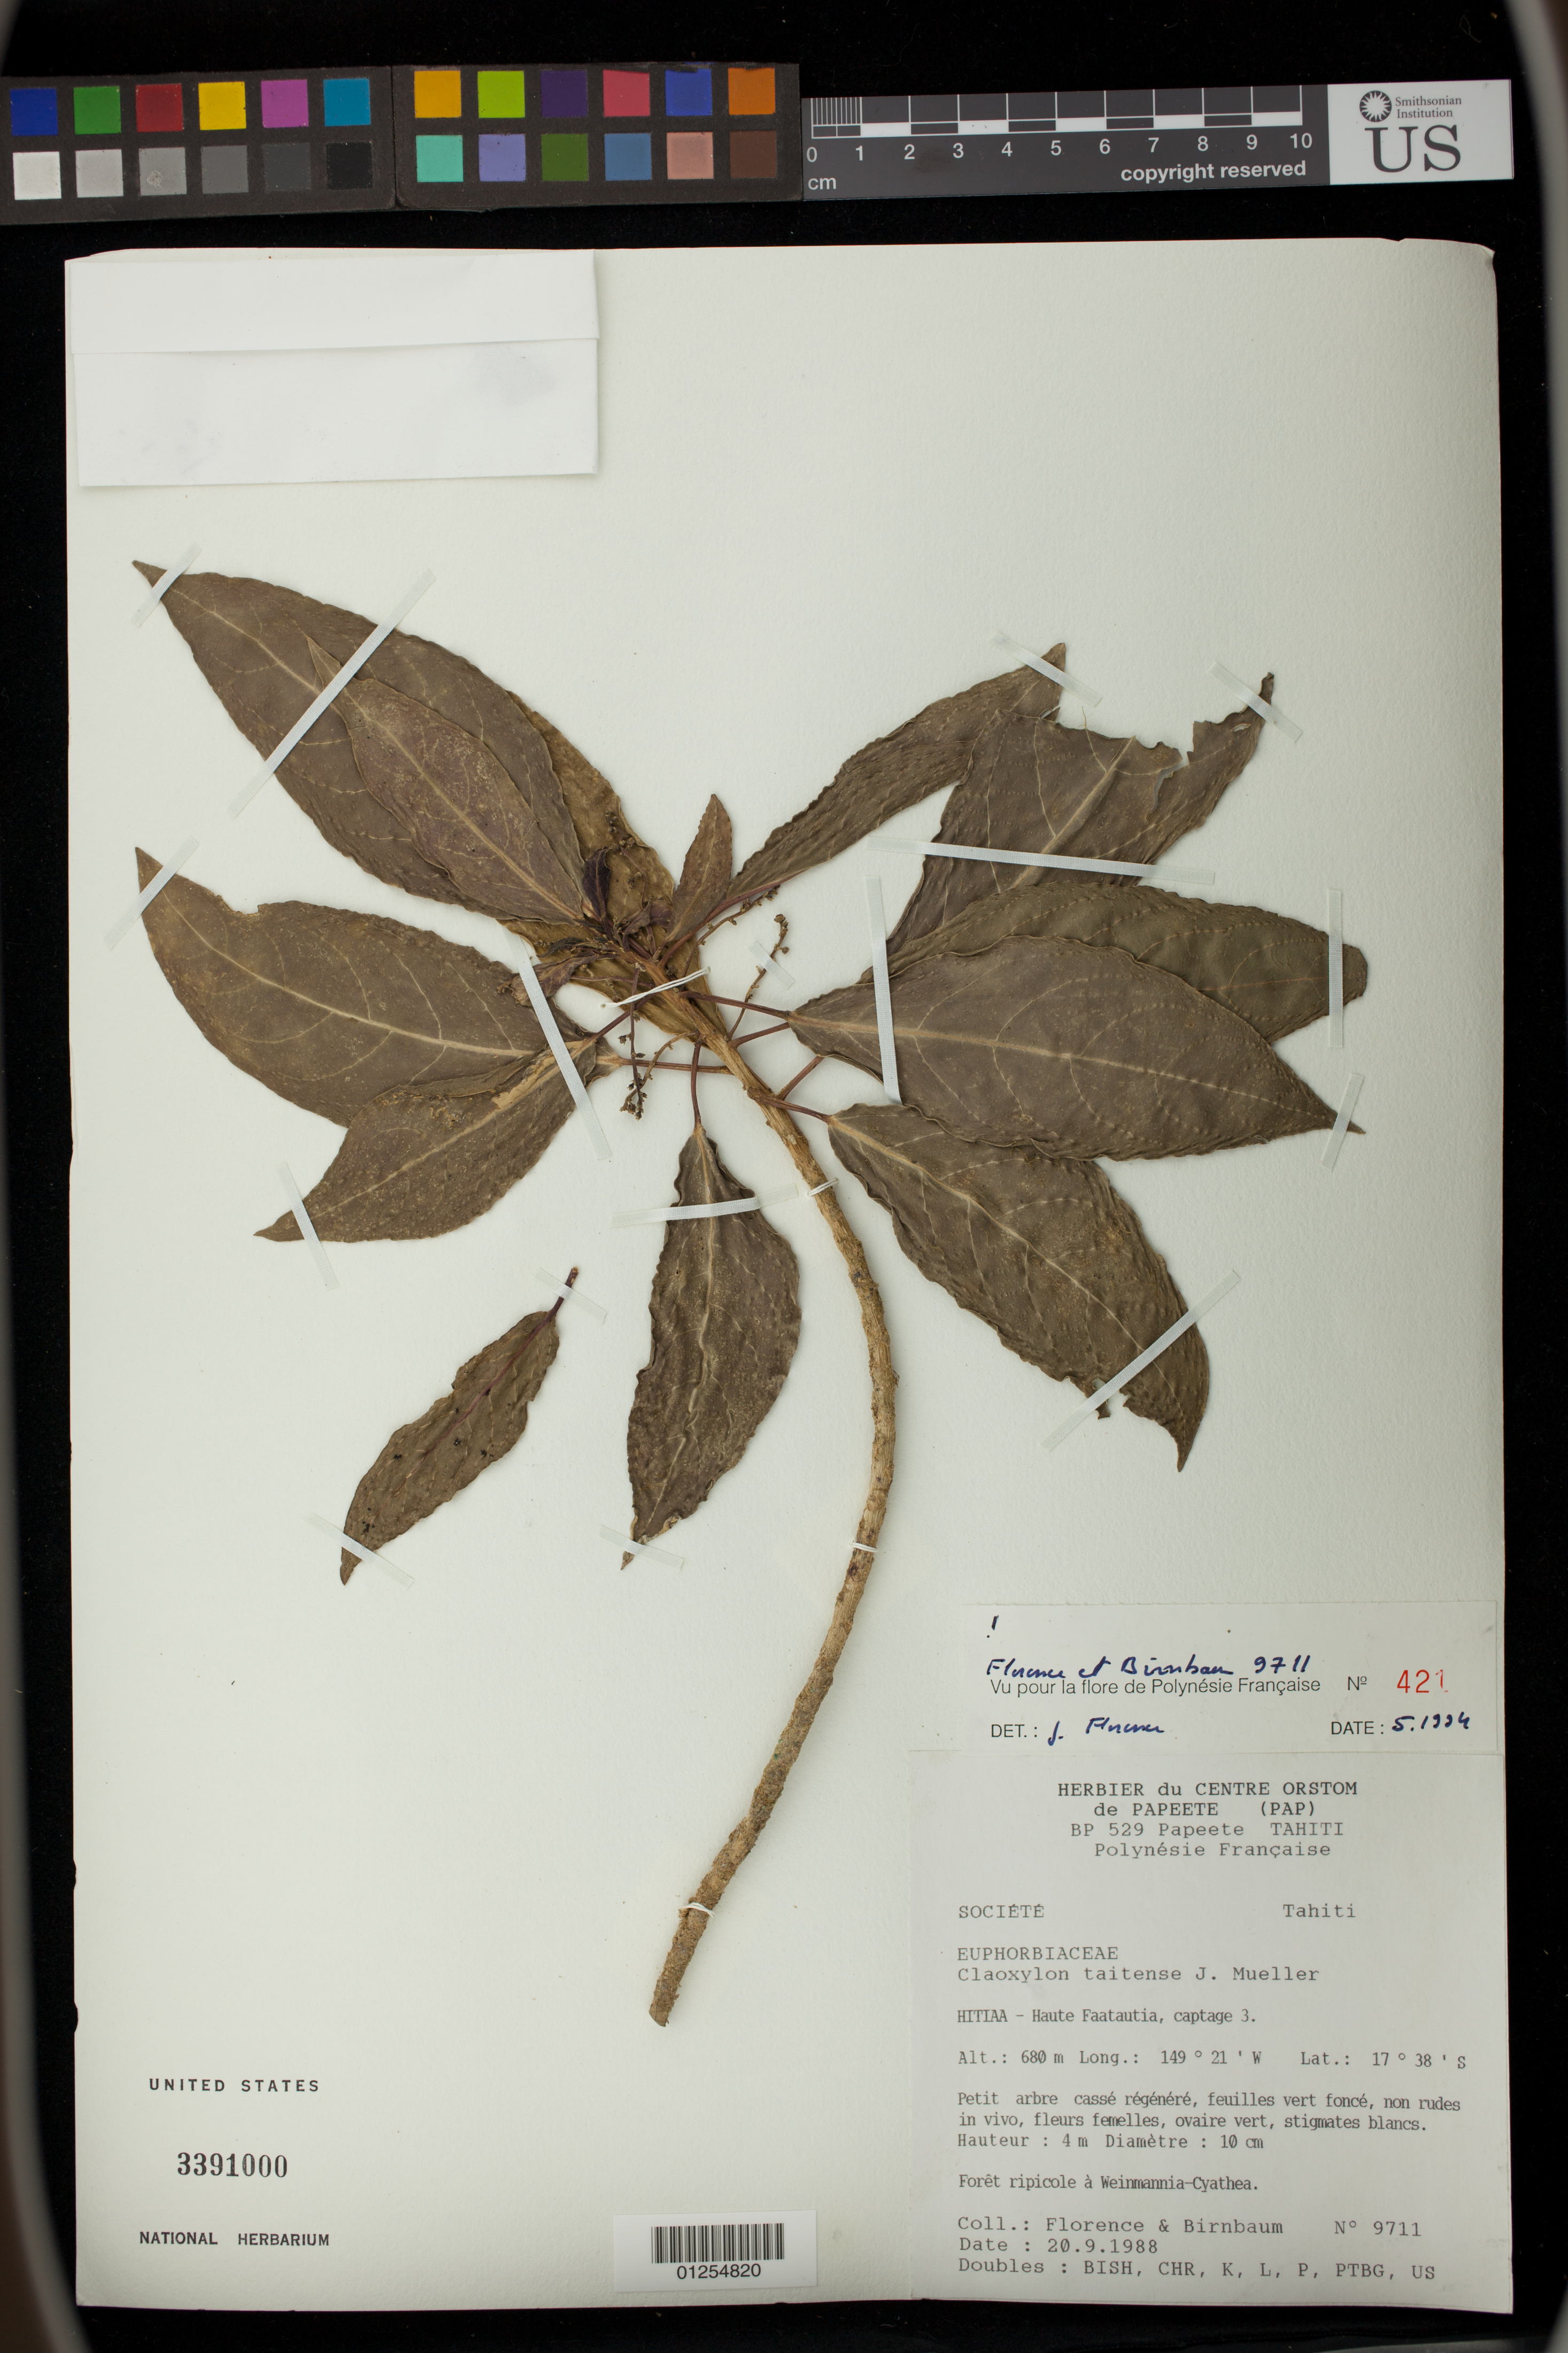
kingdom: Plantae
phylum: Tracheophyta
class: Magnoliopsida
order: Malpighiales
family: Euphorbiaceae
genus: Claoxylon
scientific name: Claoxylon taitense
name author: Müll. Arg.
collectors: Florence & P. Birnbaum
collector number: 9711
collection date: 1988-09-20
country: French Polynesia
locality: Tahiti.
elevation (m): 680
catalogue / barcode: US 3391000